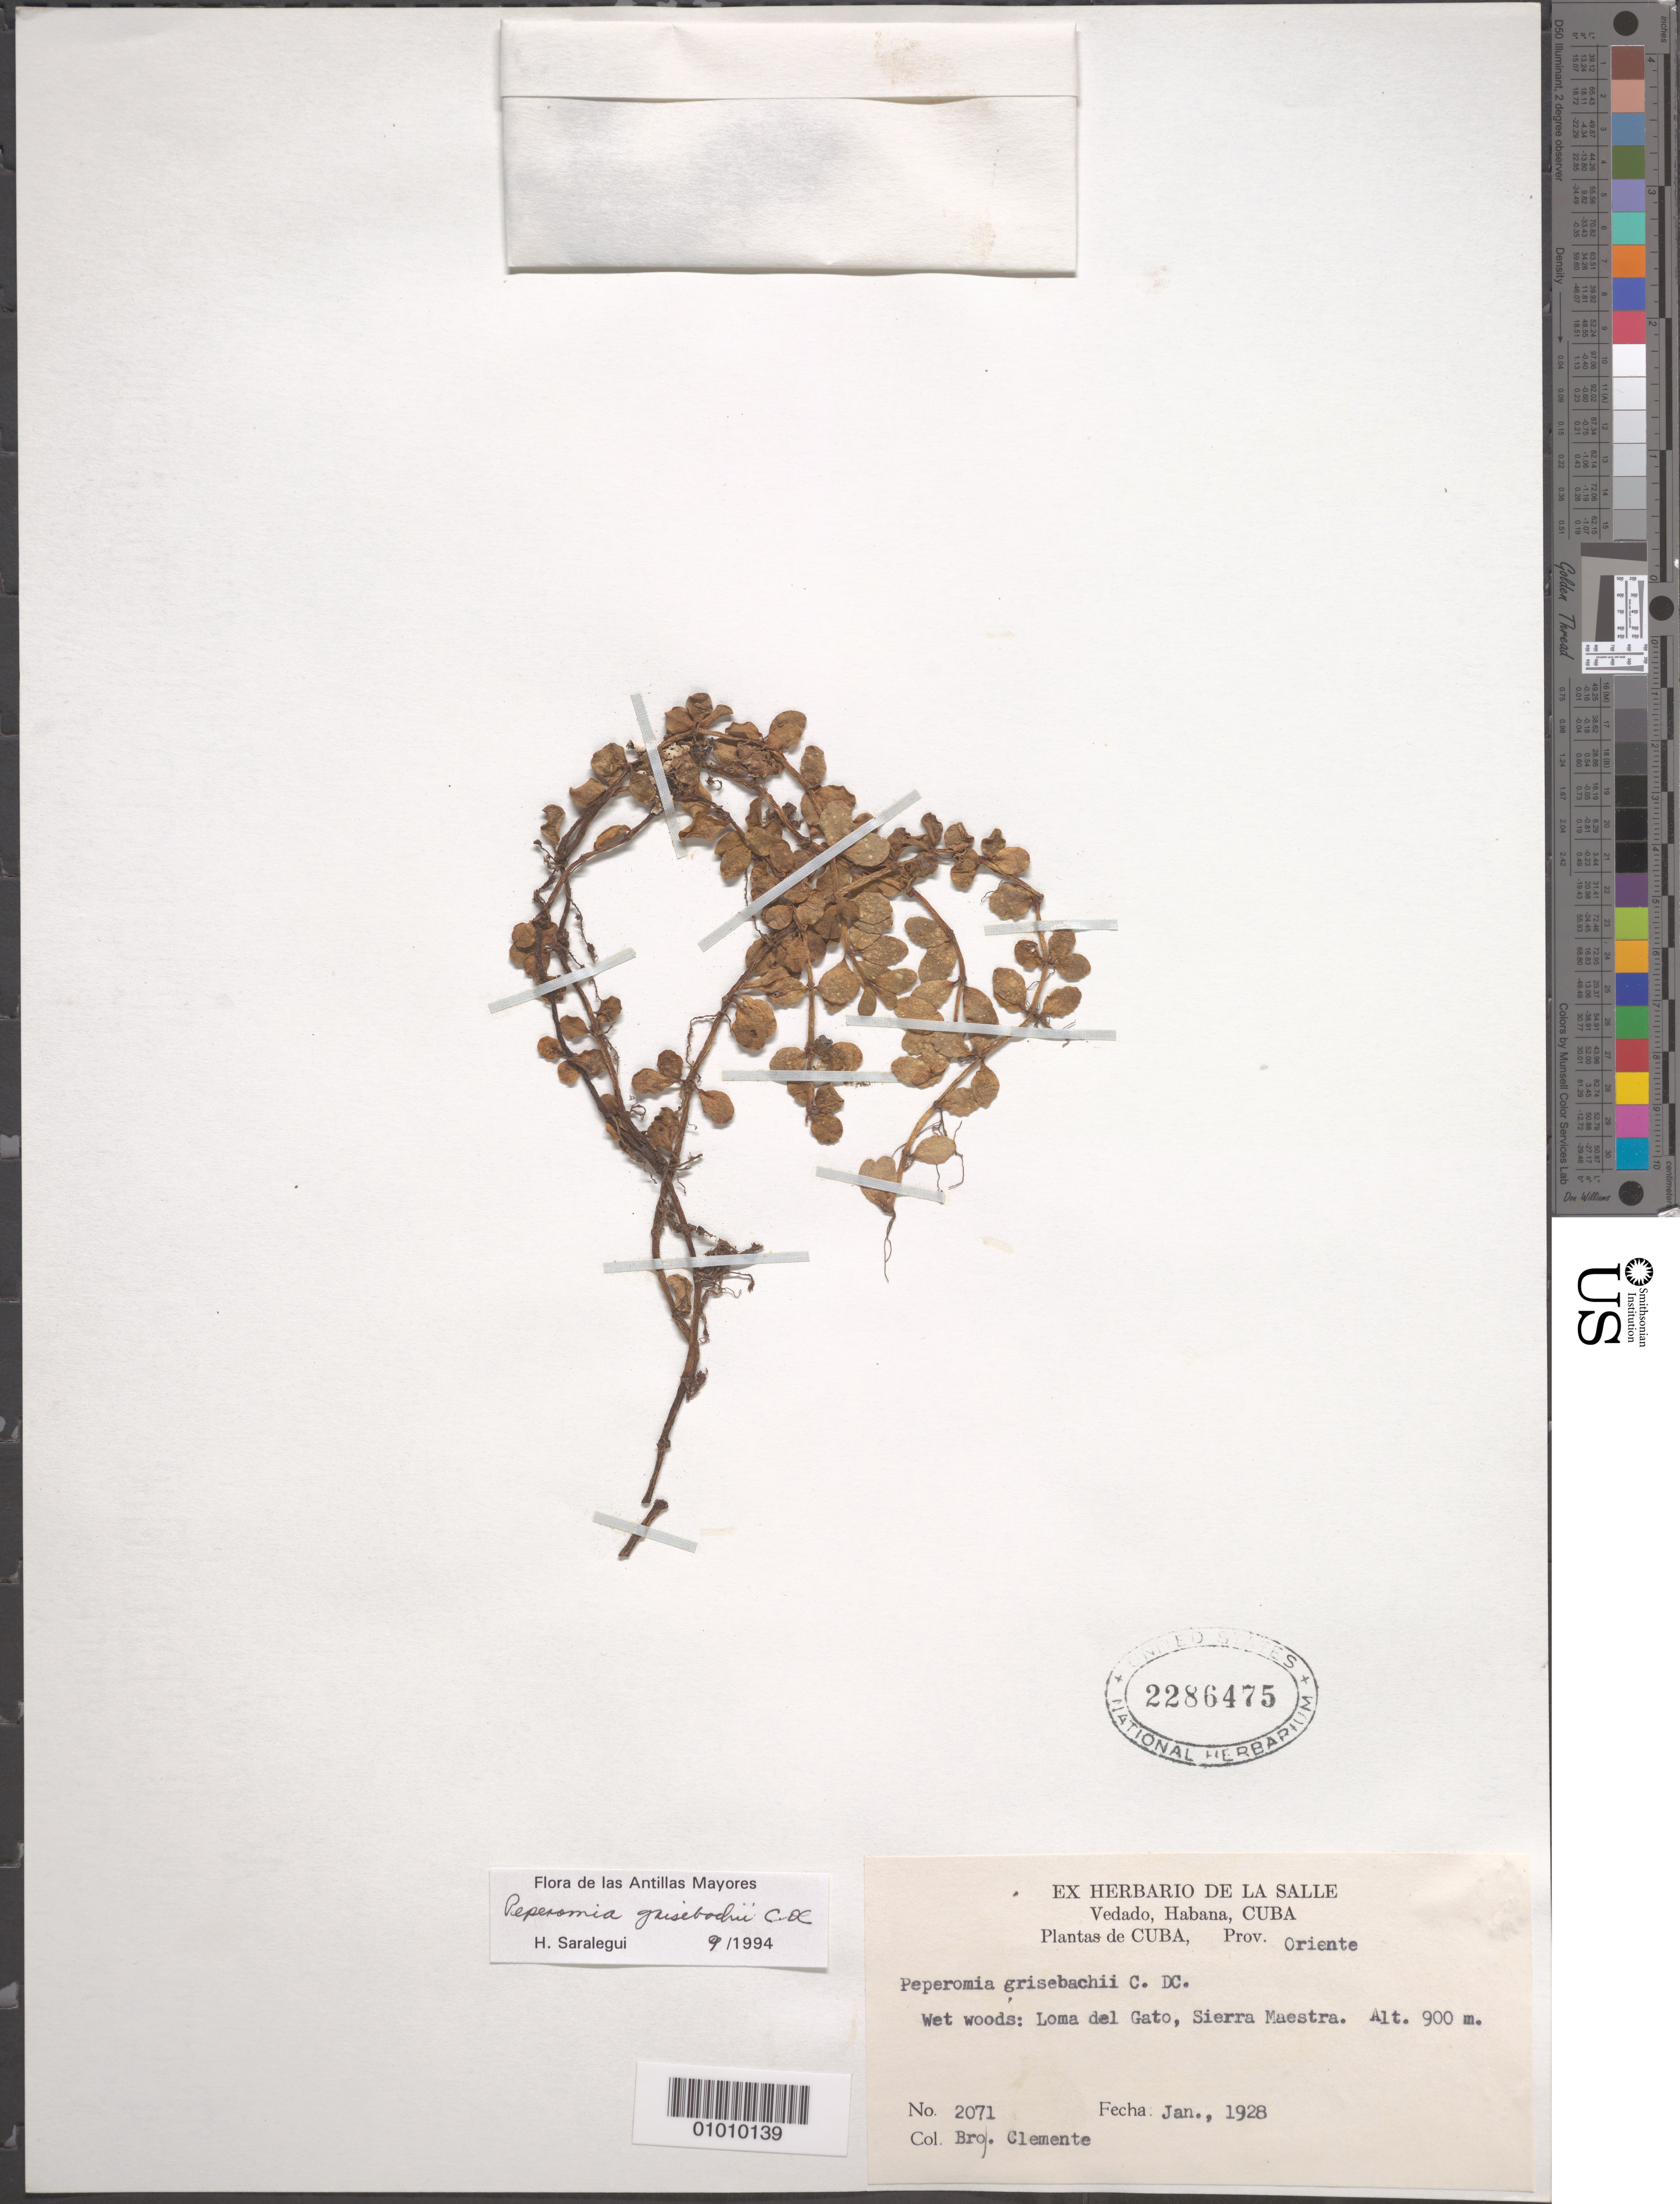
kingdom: Plantae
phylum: Tracheophyta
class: Magnoliopsida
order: Piperales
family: Piperaceae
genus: Peperomia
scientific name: Peperomia grisebachii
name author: C. DC.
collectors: Bro. Clemente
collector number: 2071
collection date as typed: Jan 1928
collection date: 1928-01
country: Cuba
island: Cuba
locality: Vedado, Habana Wet woods: Loma del Gato, Sierra Maestra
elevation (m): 900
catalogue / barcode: US 2286475